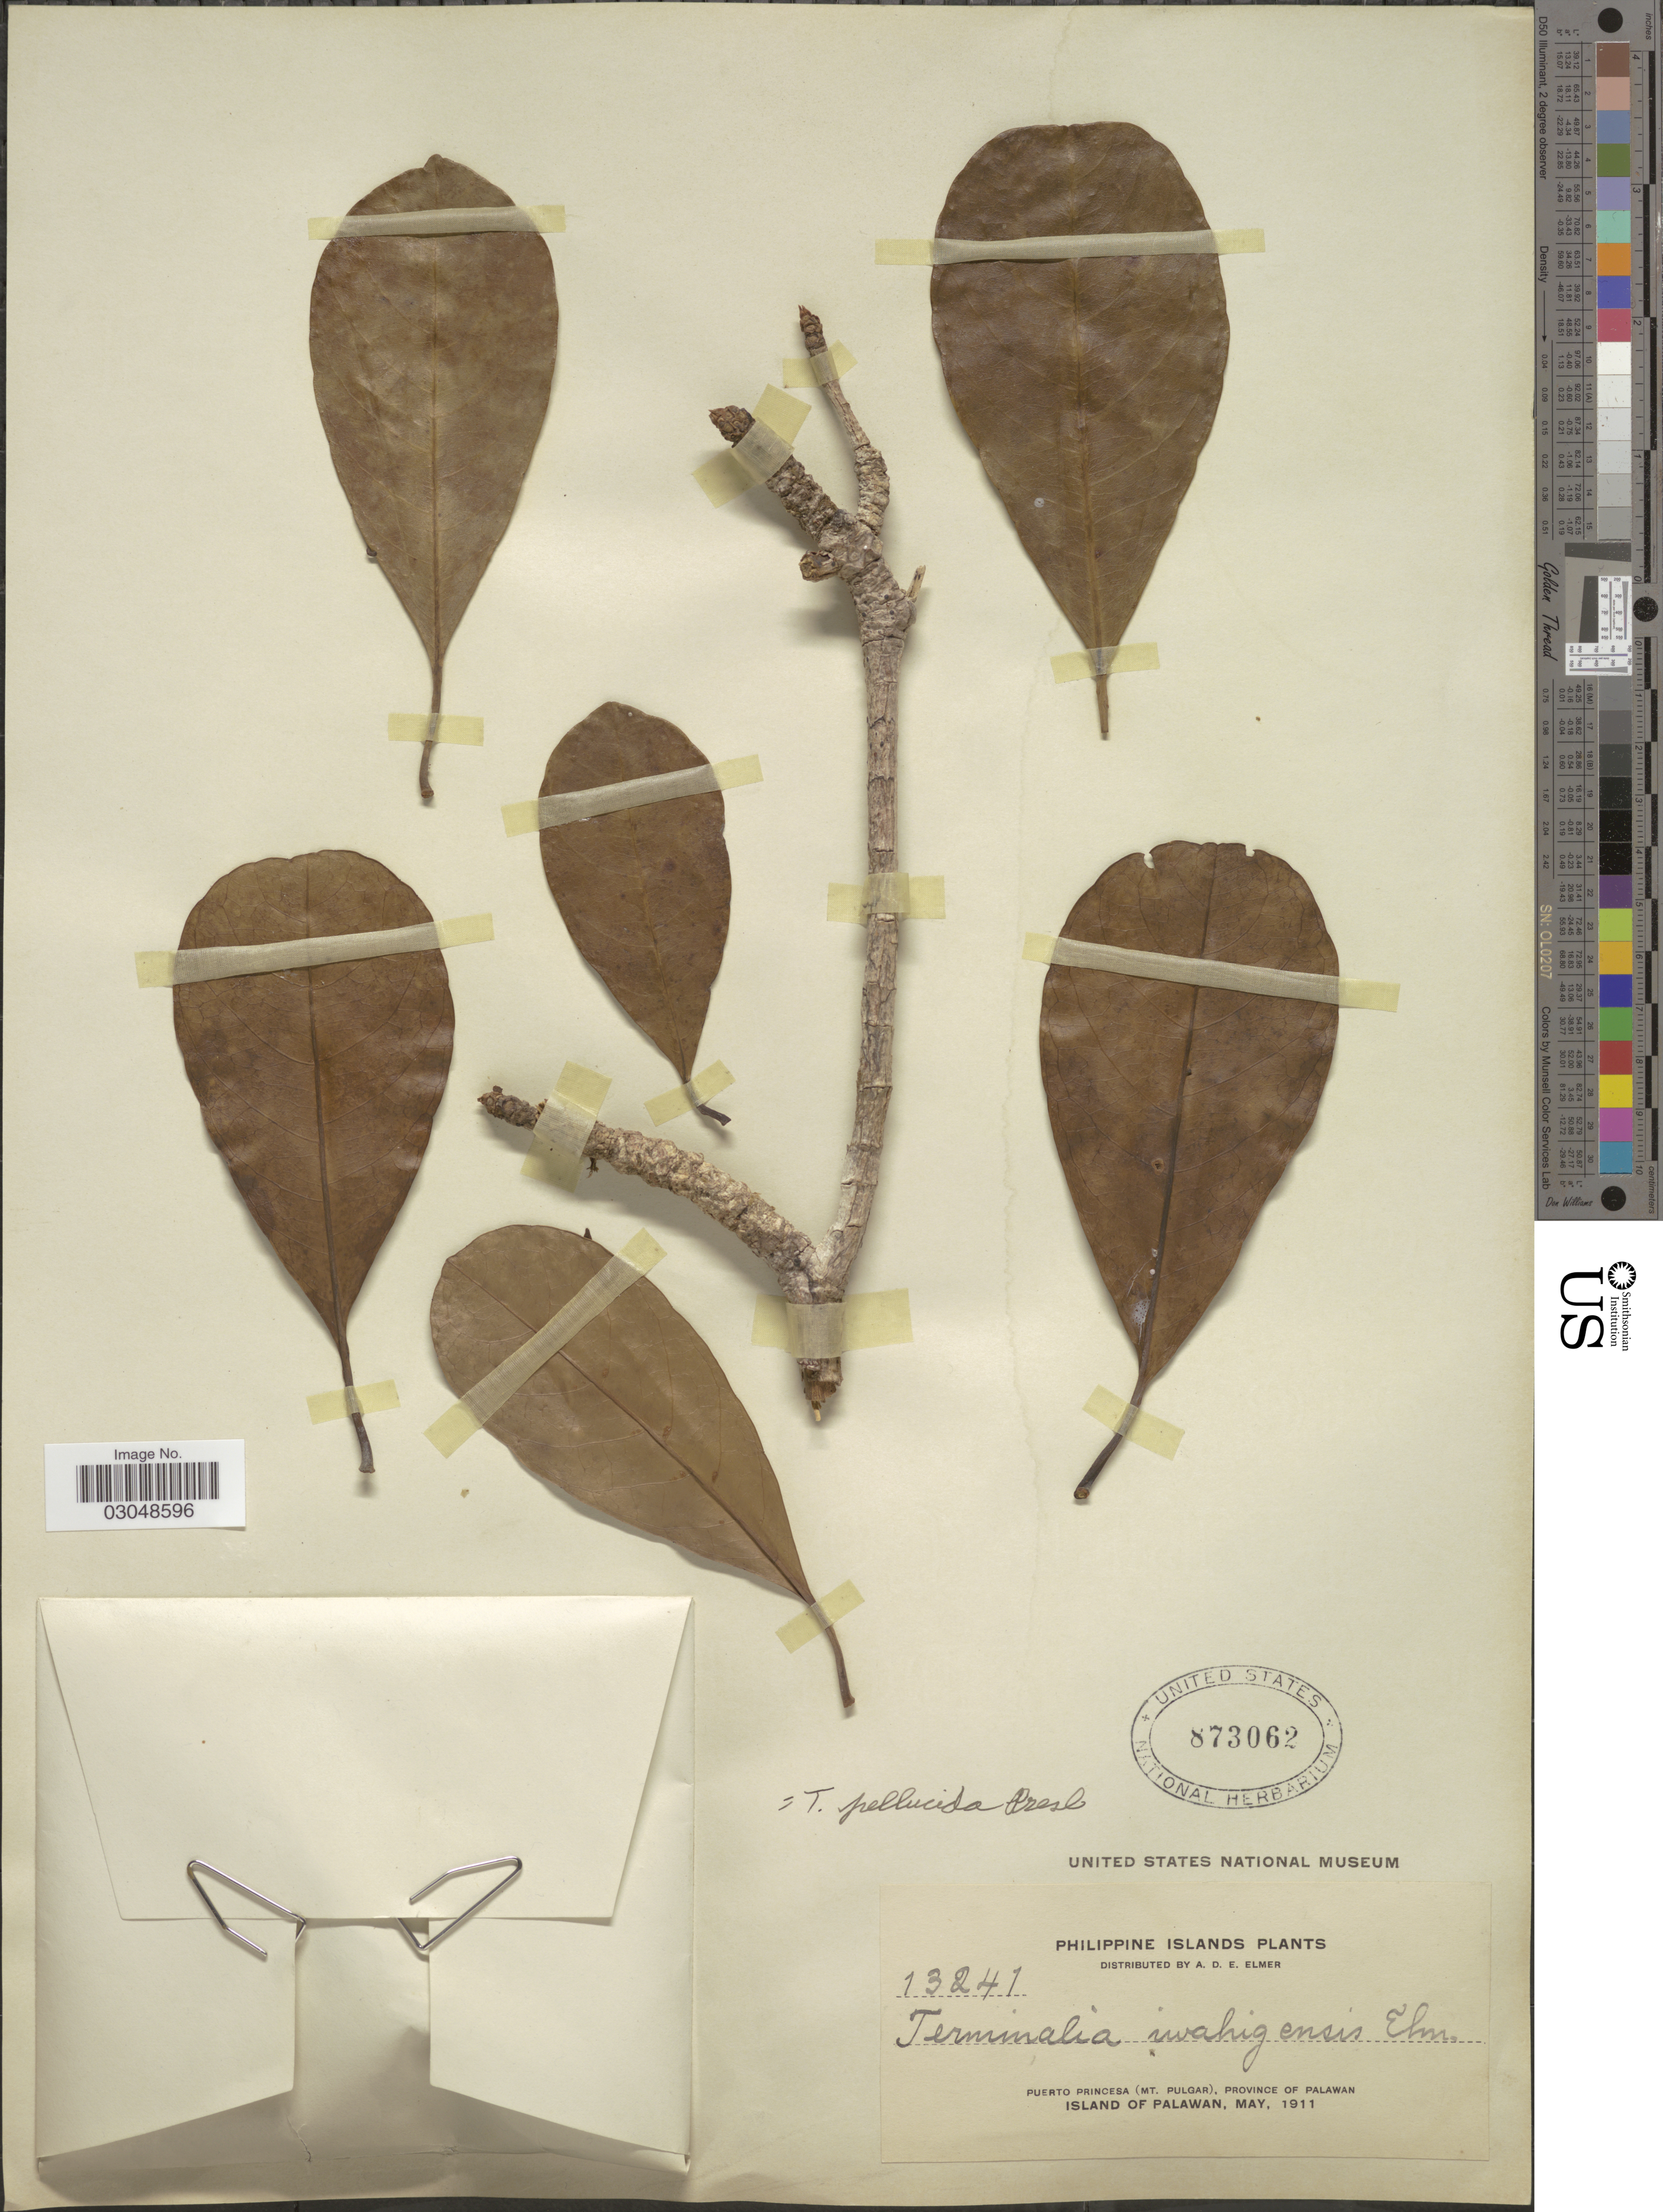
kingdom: Plantae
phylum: Tracheophyta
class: Magnoliopsida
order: Myrtales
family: Combretaceae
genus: Terminalia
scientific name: Terminalia pellucida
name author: C. Presl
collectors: A. D. E. Elmer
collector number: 13241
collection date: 1911-05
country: Philippines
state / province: Mimaropa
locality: Philippine Islands, Puerto Princesa (Mt. Pulgar), Province of Palawan, Island of Palawan.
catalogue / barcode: US 873062